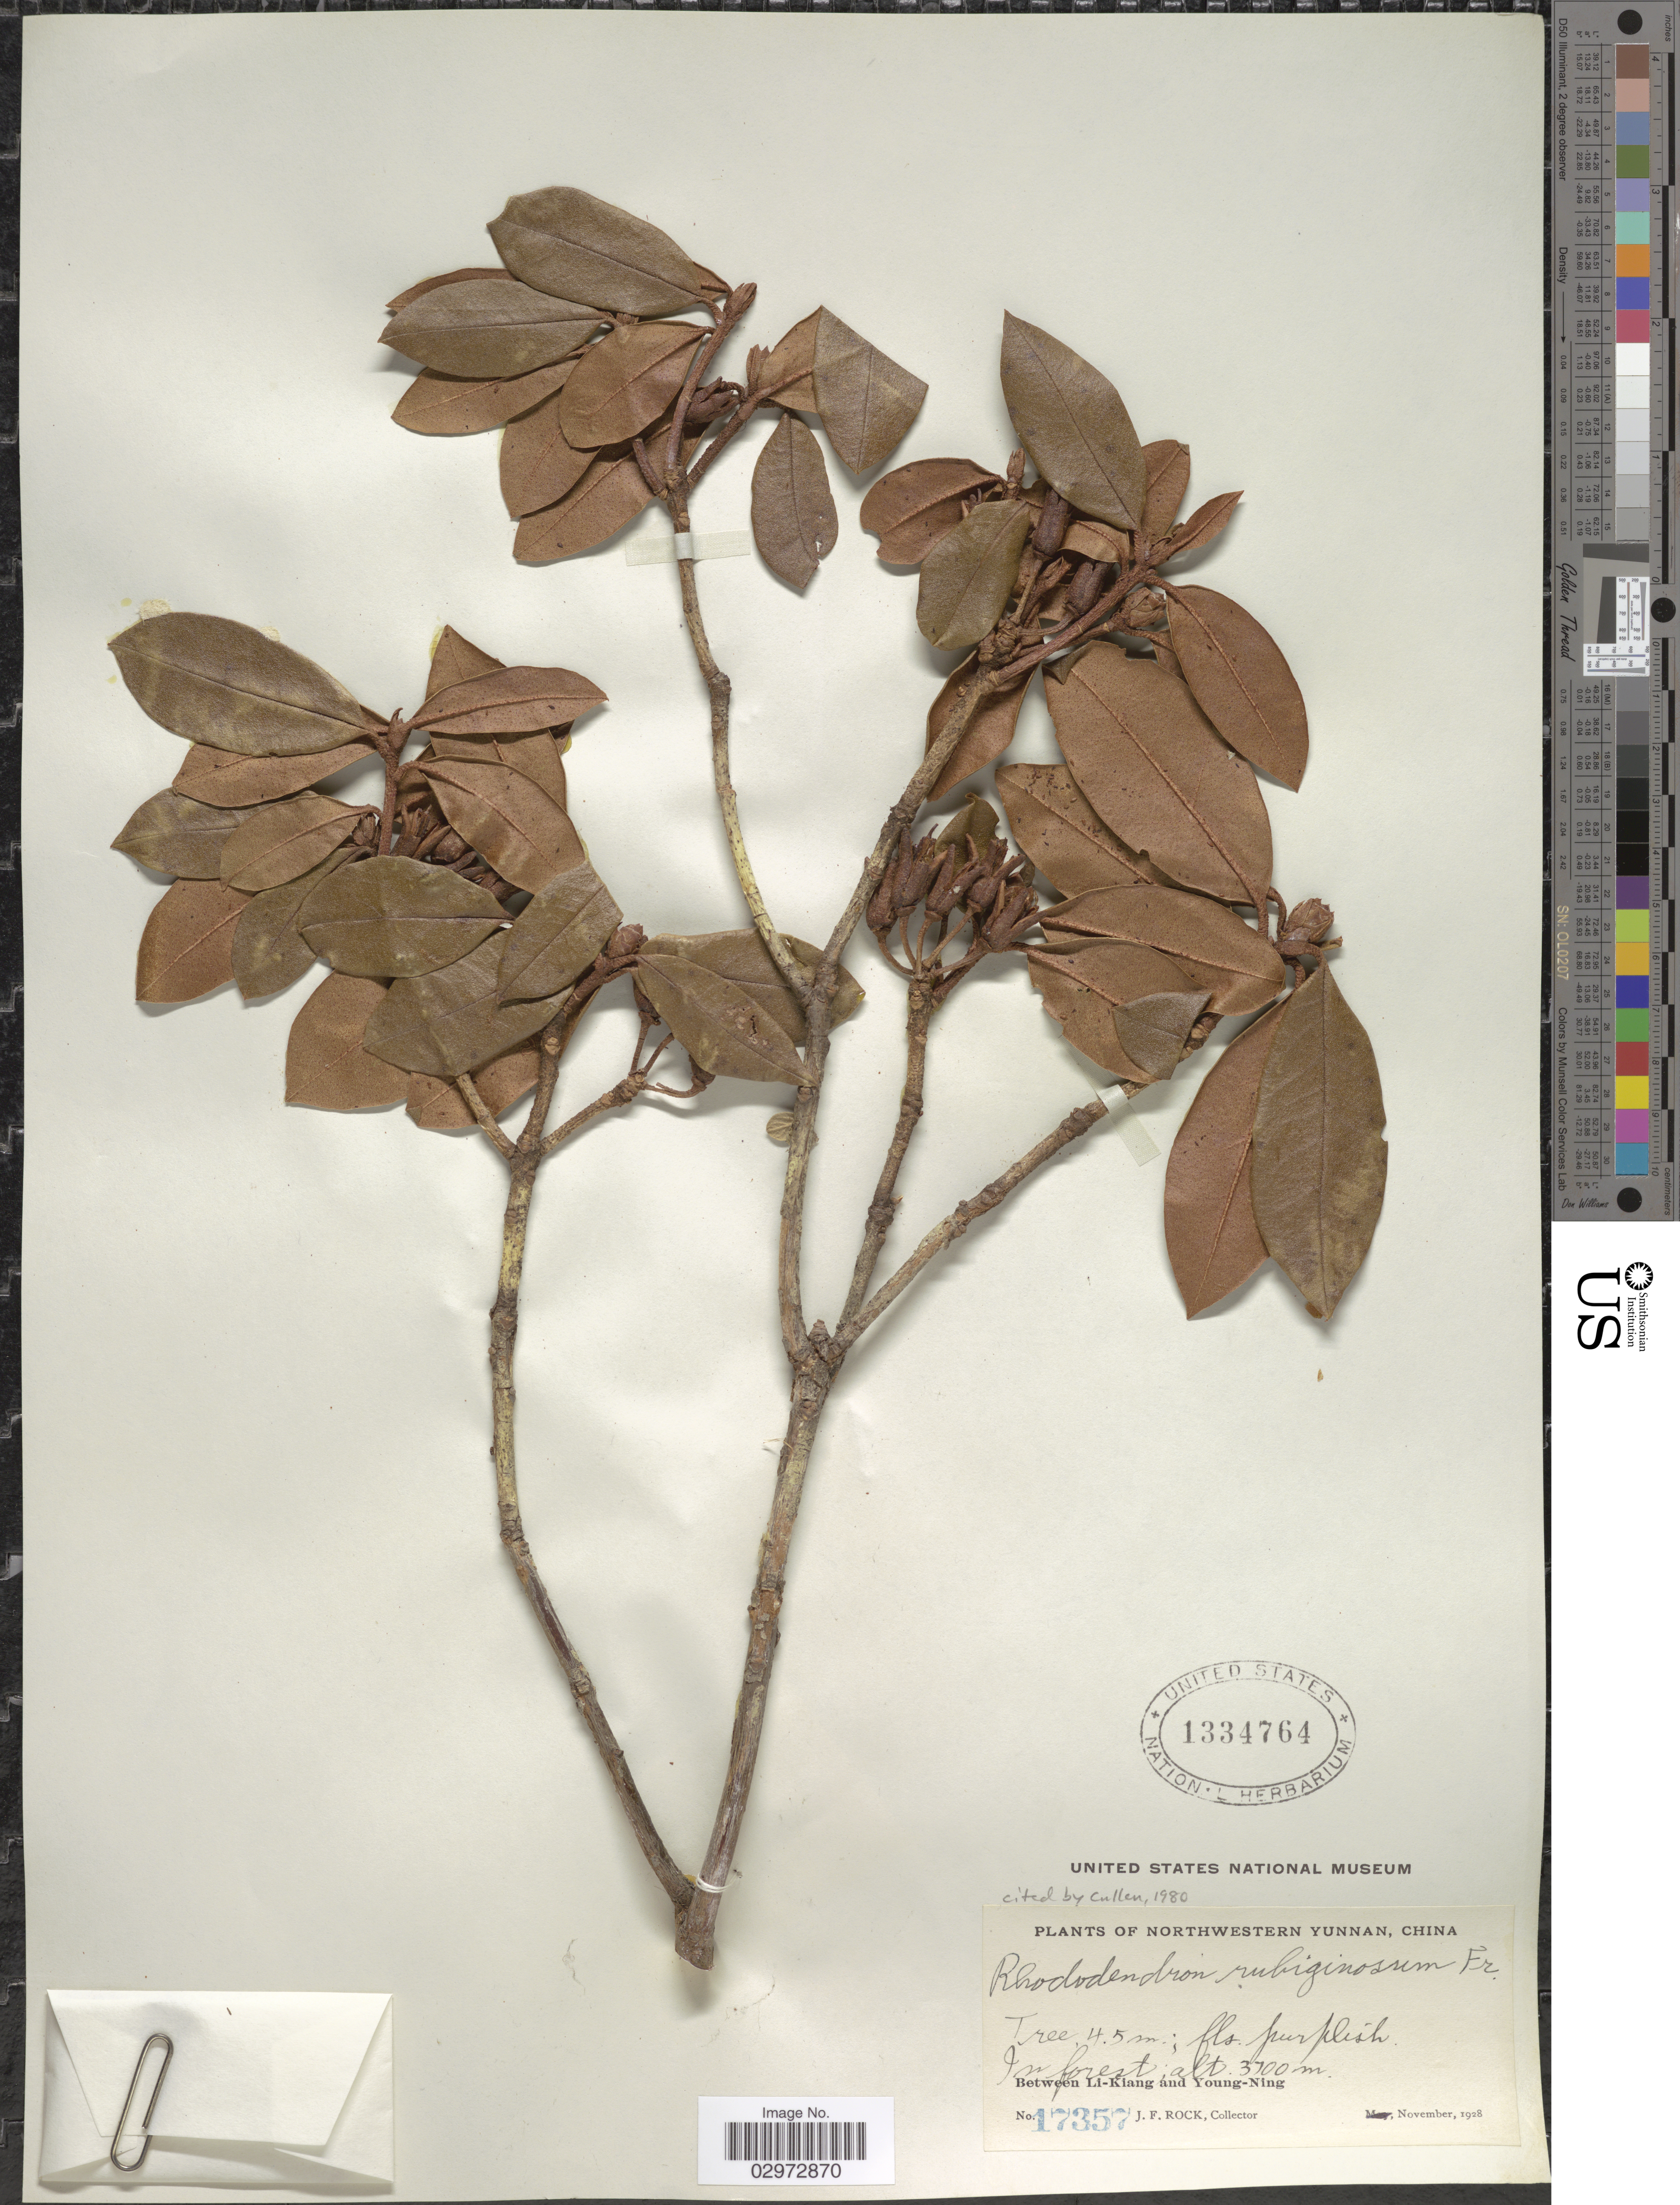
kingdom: Plantae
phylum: Tracheophyta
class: Magnoliopsida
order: Ericales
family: Ericaceae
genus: Rhododendron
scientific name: Rhododendron rubiginosum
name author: Franch.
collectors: J. Rock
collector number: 17357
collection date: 1928-11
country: China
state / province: Yunnan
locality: Northwestern Yunnan, Between Li-Kiang and Young-Ning.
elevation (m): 3700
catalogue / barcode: US 1334764